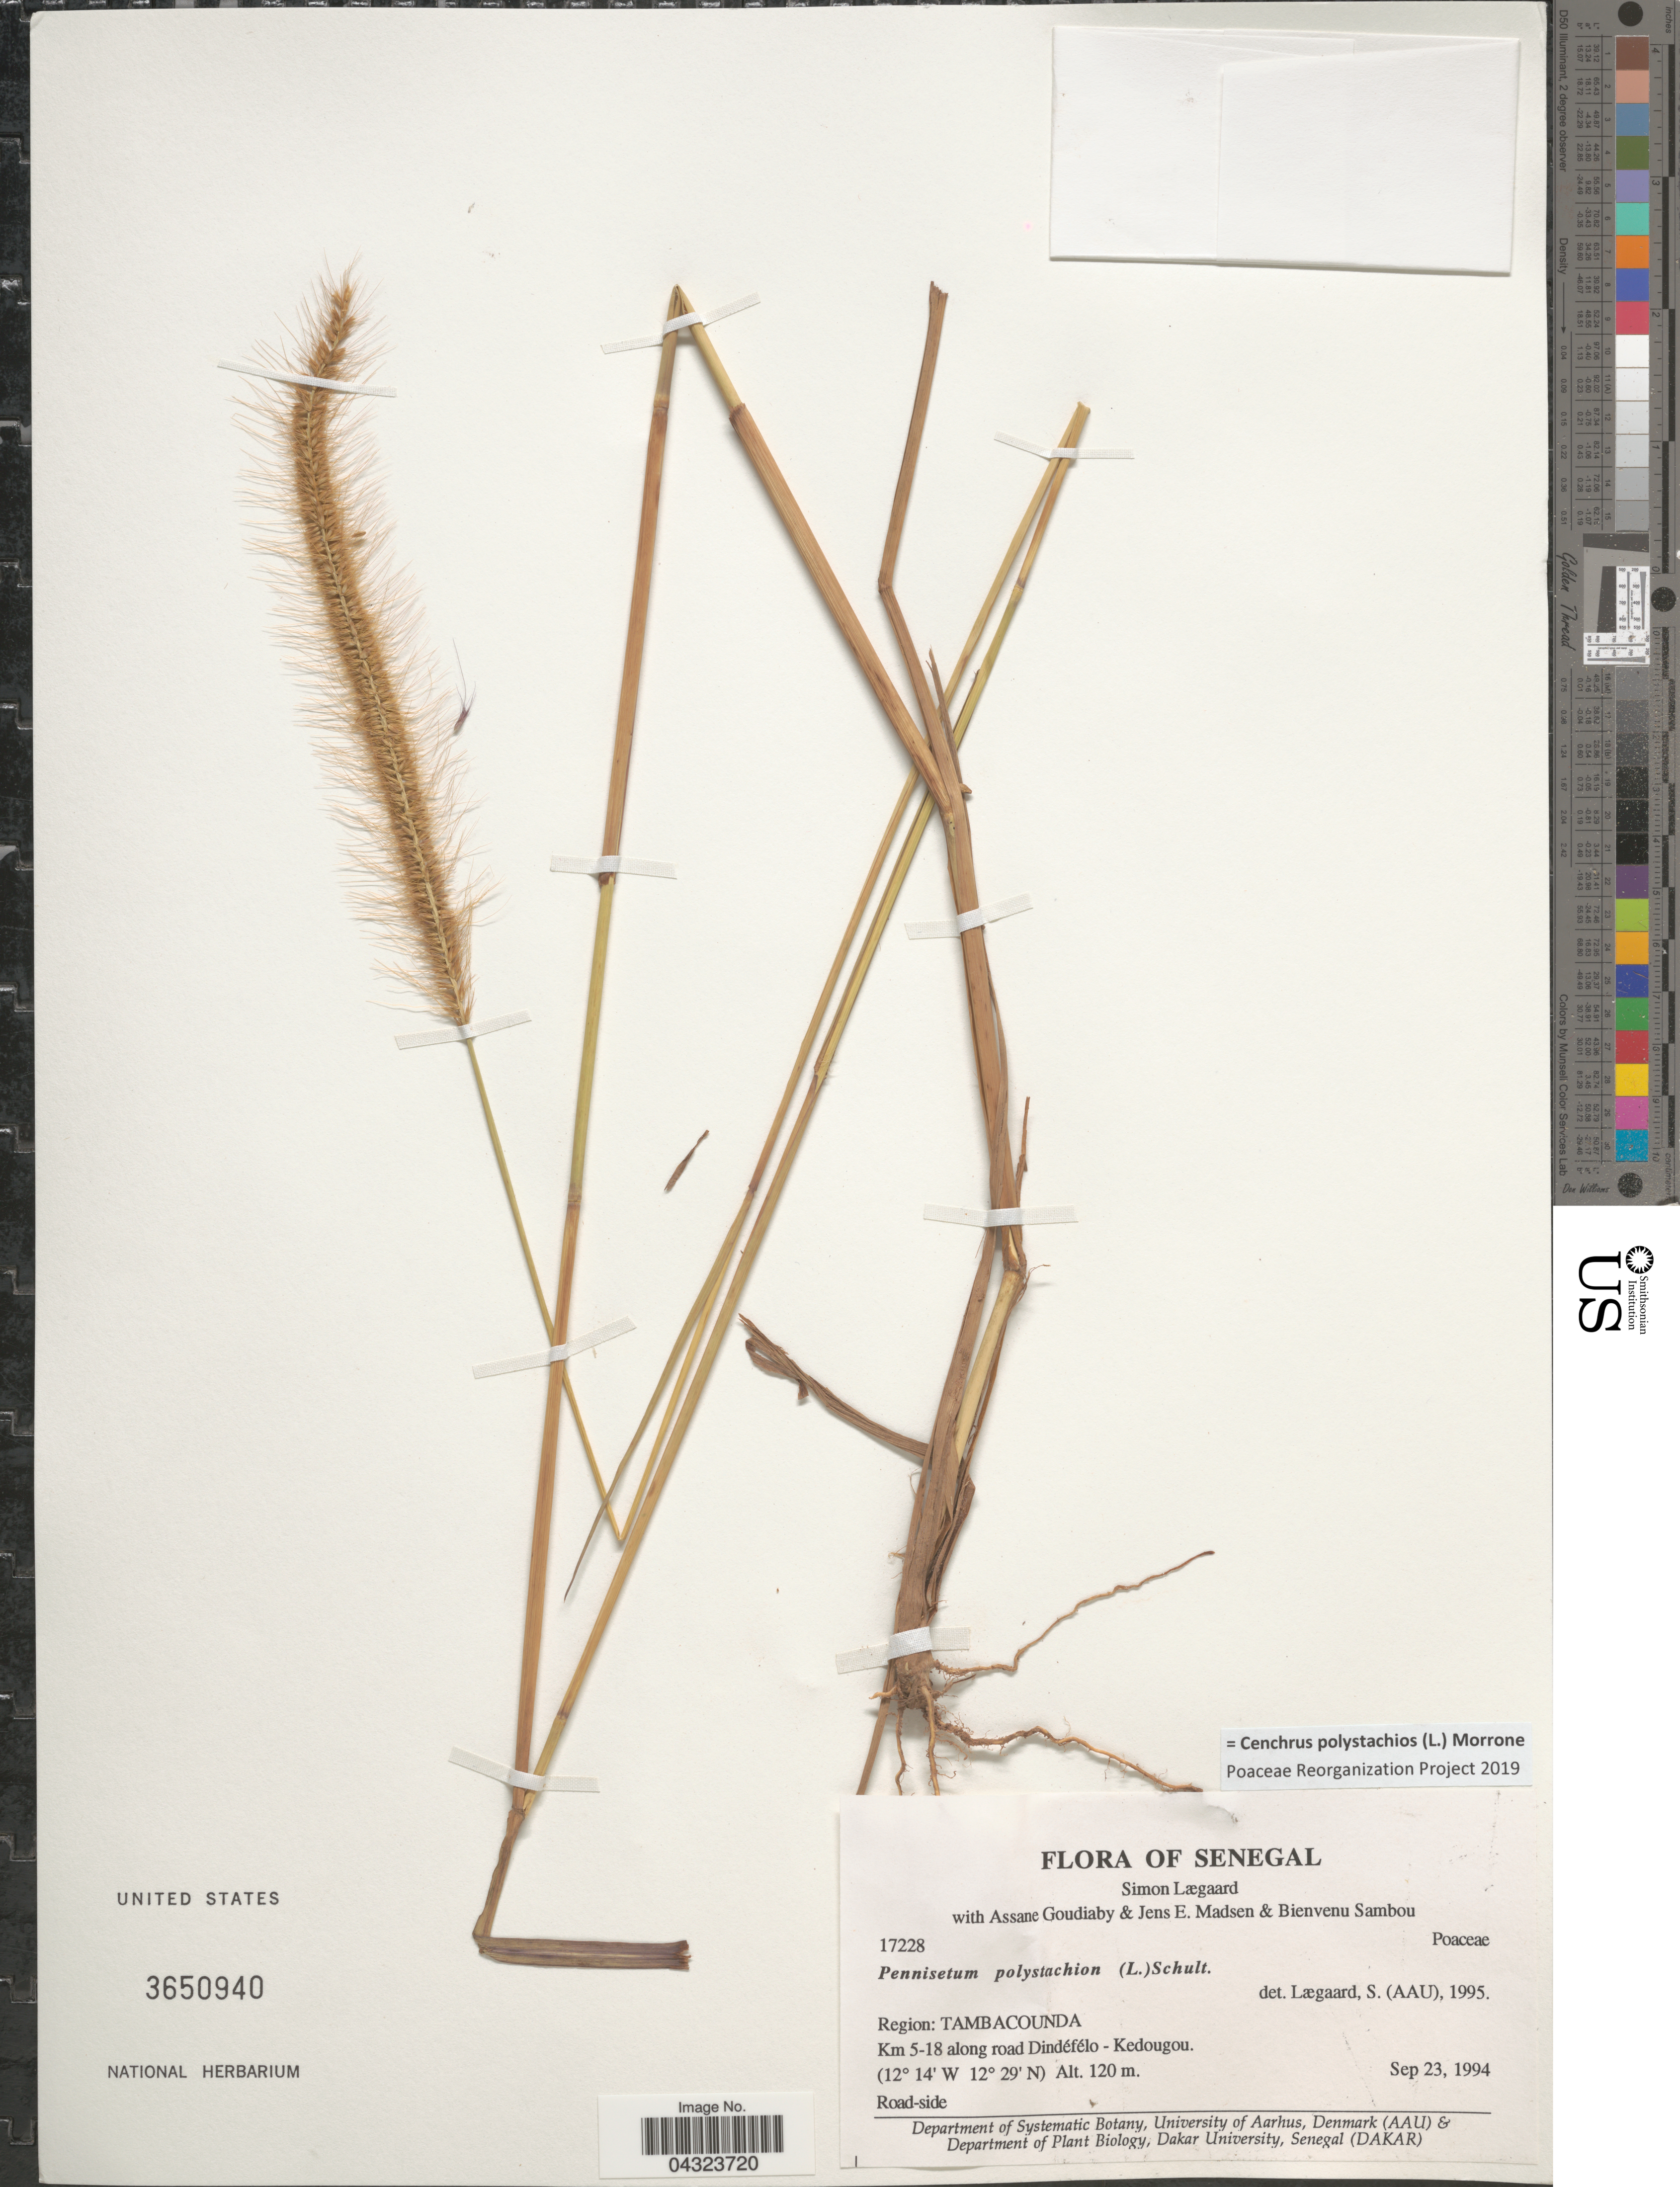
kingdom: Plantae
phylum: Tracheophyta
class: Liliopsida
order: Poales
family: Poaceae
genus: Cenchrus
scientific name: Cenchrus polystachios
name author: (L.) Morrone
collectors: S. Lægaard, A. Goudiaby, J. E. Madsen & B. Sambou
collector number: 17228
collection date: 1994-09-23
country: Senegal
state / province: Tambacounda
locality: Region: Tambacounda. Km 5-18 along road Dindéfélo- Kedougou.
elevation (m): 120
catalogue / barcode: US 3650940